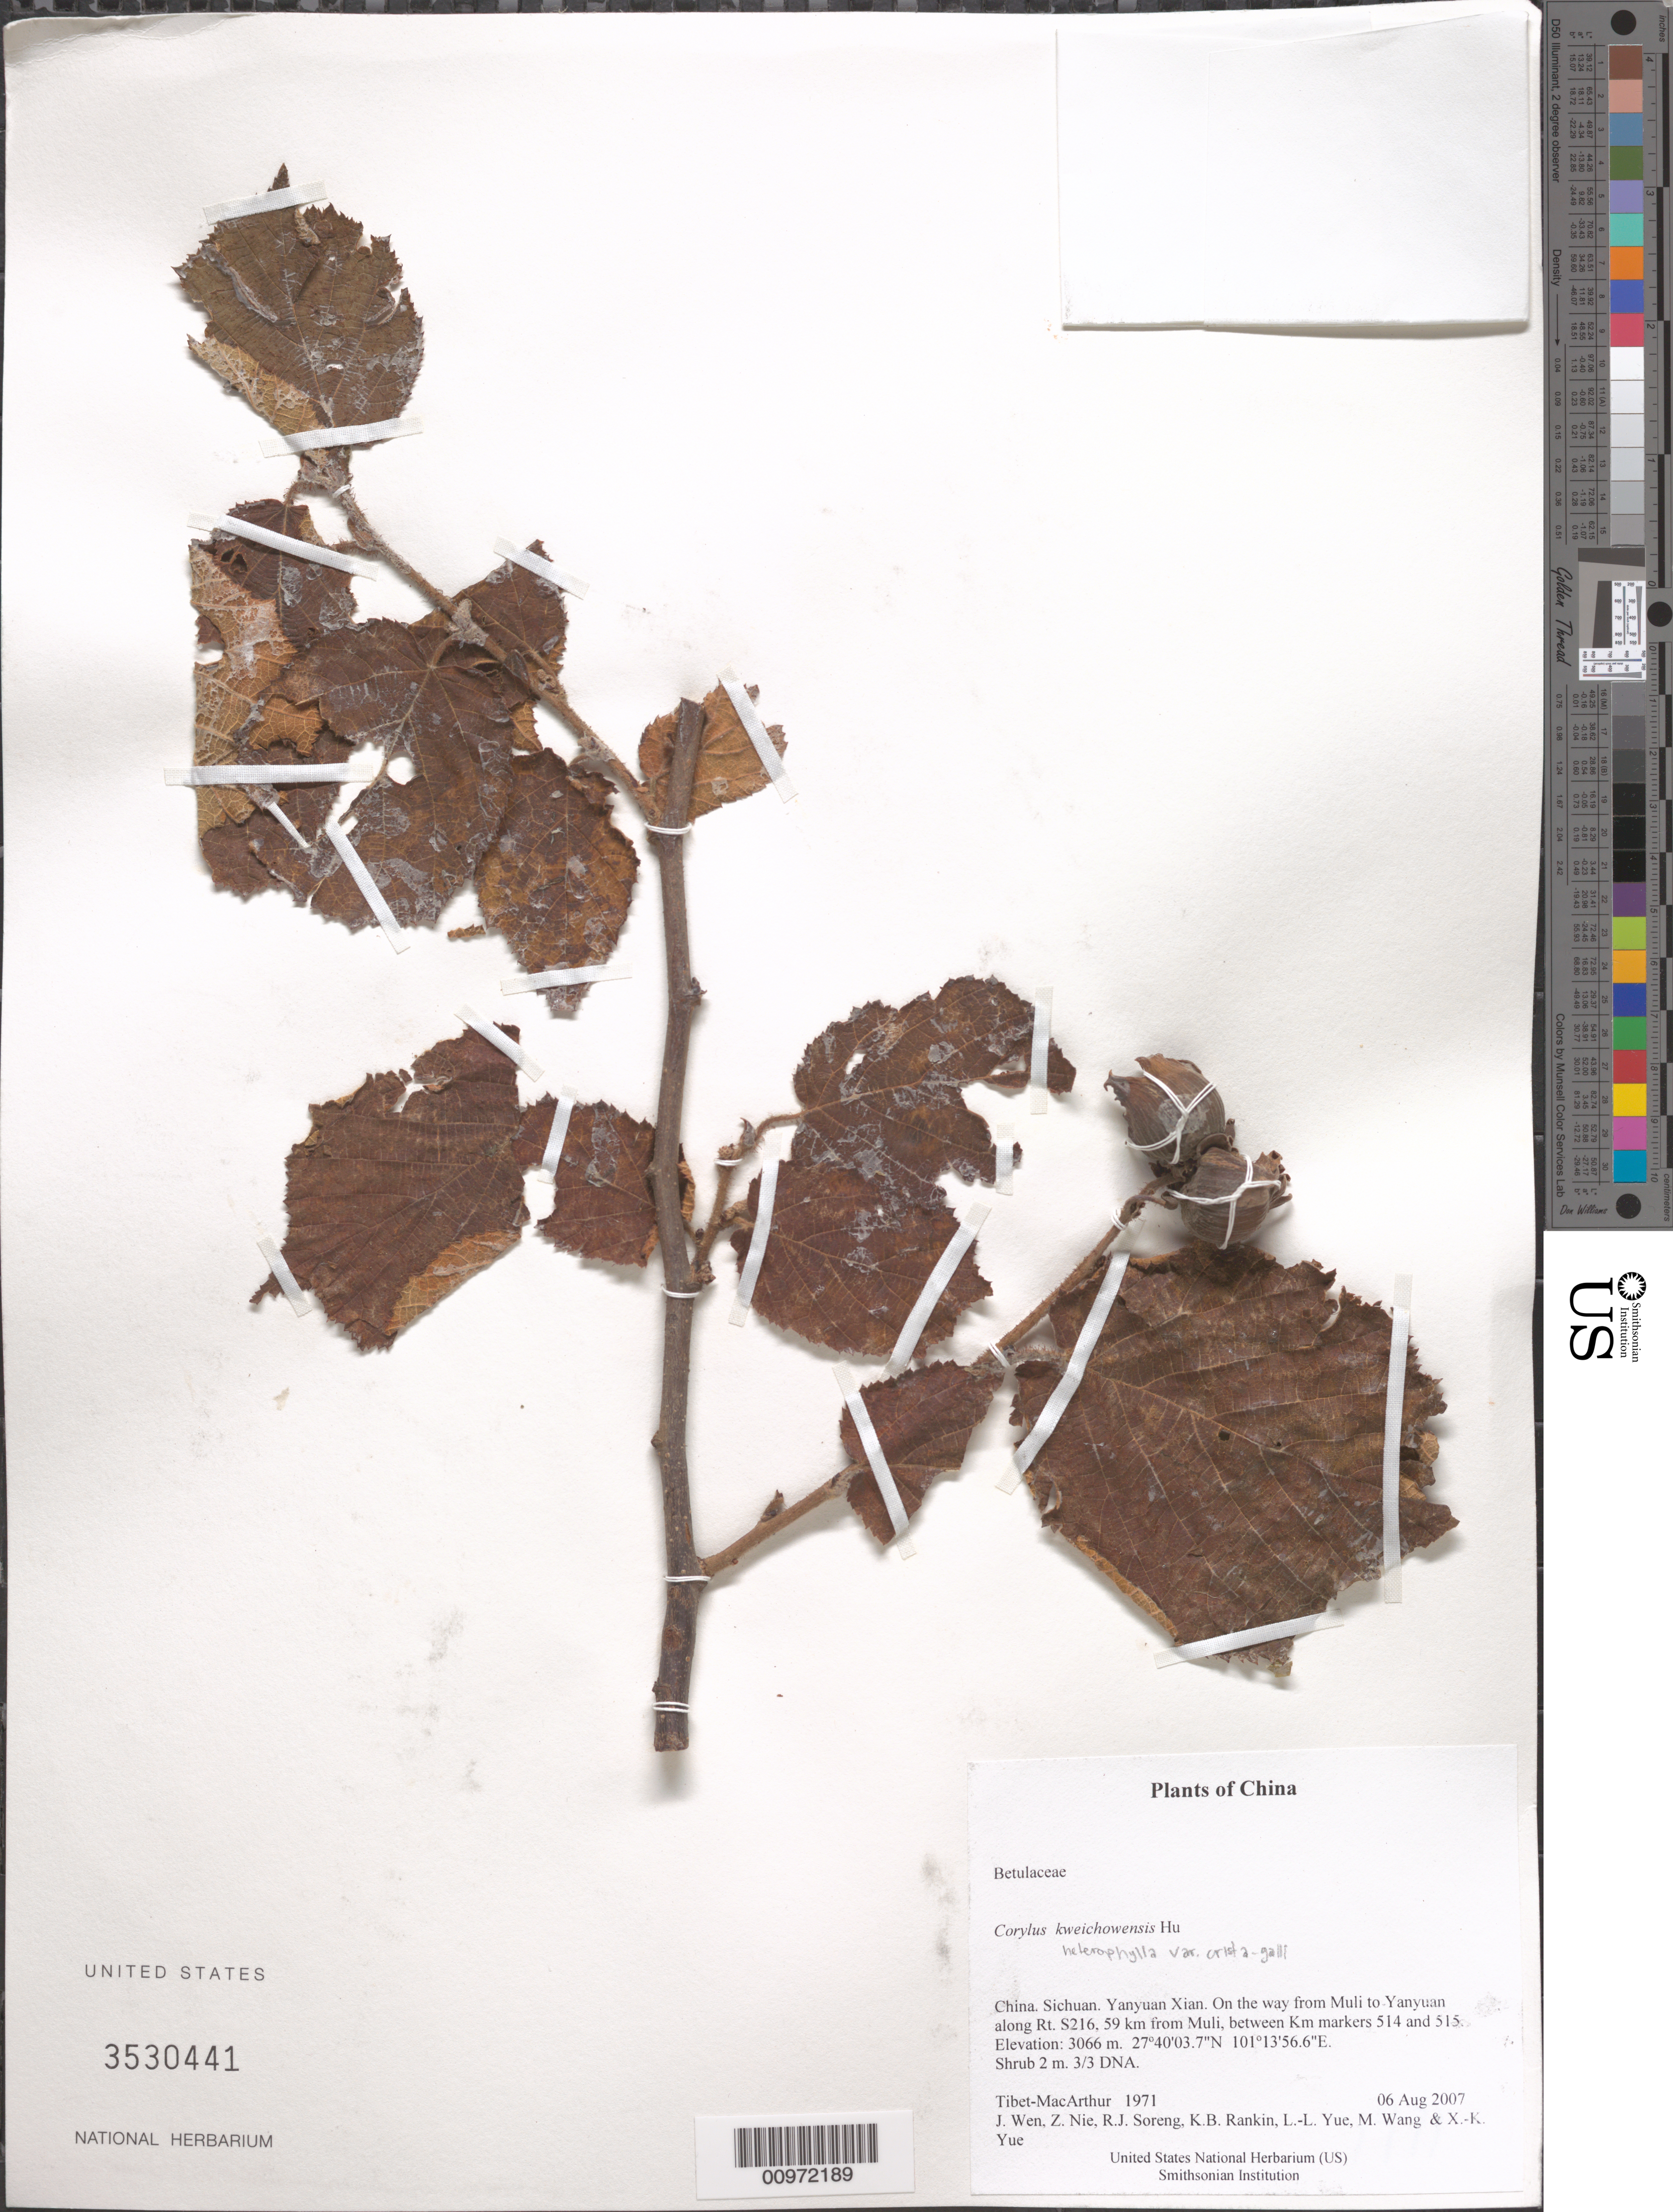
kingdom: Plantae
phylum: Tracheophyta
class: Magnoliopsida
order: Fagales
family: Betulaceae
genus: Corylus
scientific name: Corylus kweichowensis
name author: Hu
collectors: Tibet-MacArthur, J. Wen, Z. Nie, R. J. Soreng, K. Rankin, L. Yue, M. Wang & X. Yue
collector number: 1971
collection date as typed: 06 Aug 2007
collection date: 2007-08-06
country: China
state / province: Sichuan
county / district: Yanyuan Xian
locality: On the way from Muli to Yanyuan along Rt. S216, 59 km from Muli, between Km markers 514 and 515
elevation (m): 3066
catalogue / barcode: US 3530441